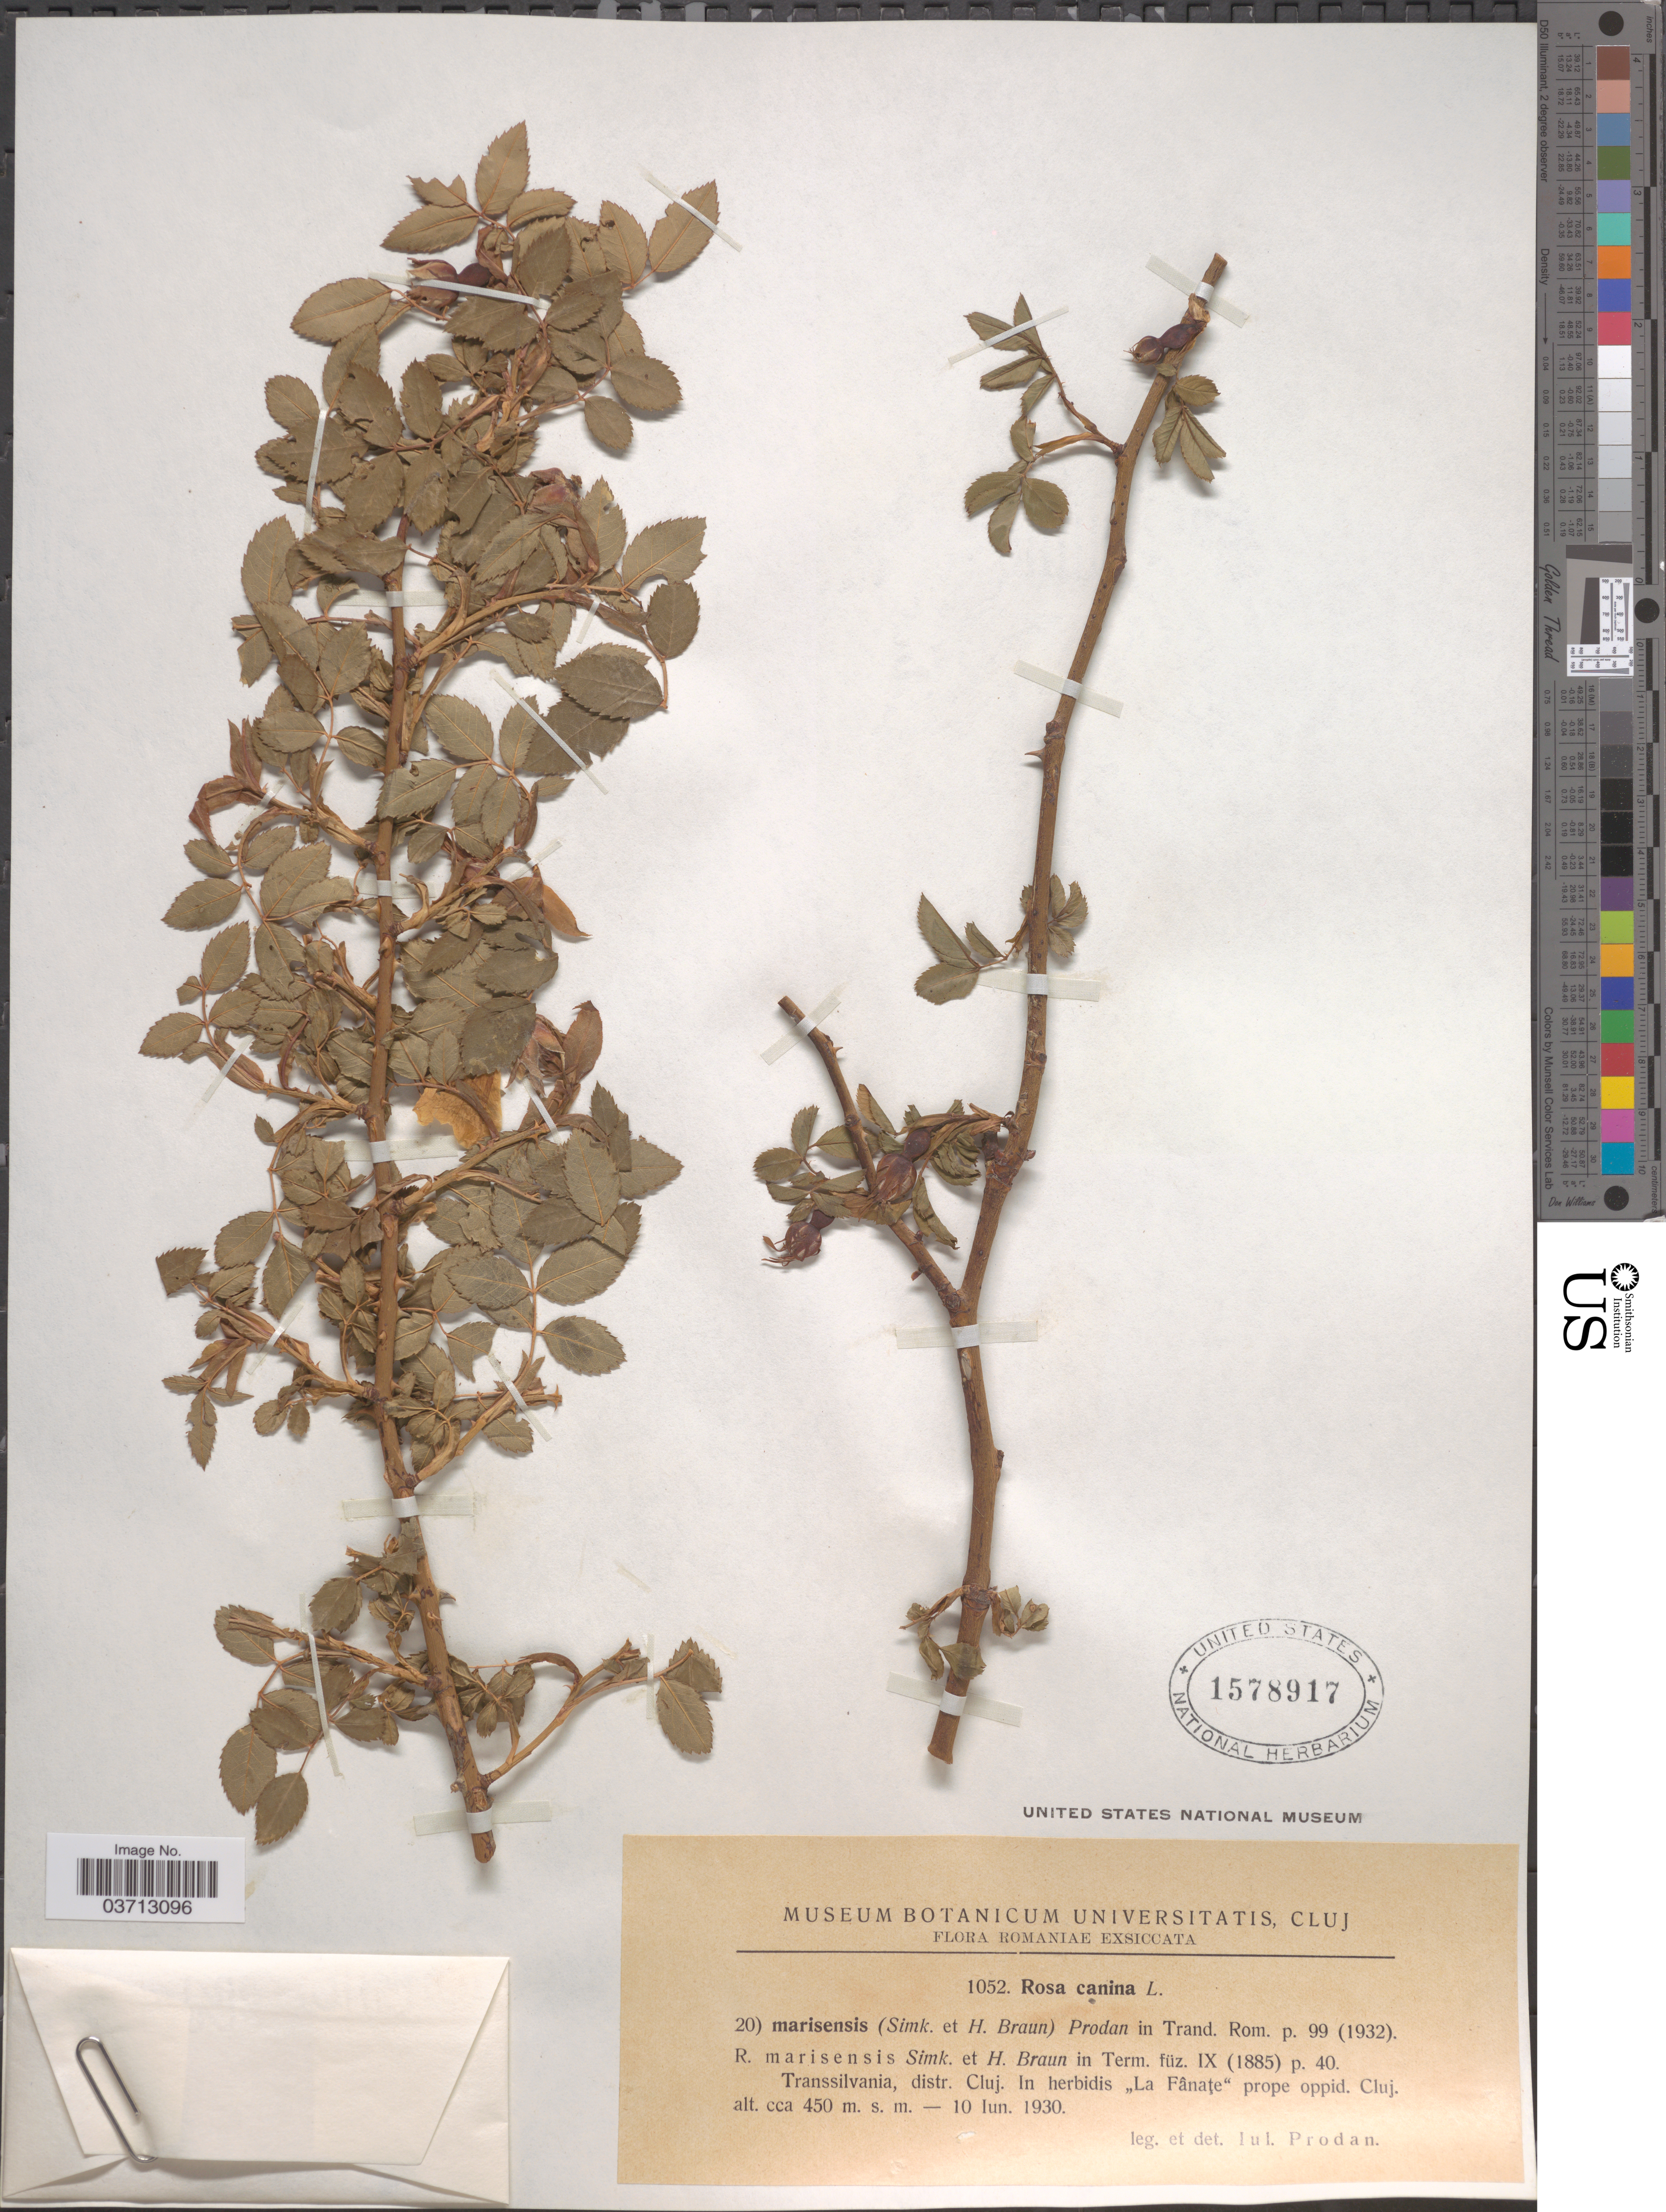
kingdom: Plantae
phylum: Tracheophyta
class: Magnoliopsida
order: Rosales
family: Rosaceae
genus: Rosa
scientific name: Rosa canina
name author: L.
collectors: J. Prodan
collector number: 1052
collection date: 1930-06-10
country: Romania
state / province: Cluj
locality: Transsilvania, distr. Cluj. In herbidis "La Fânaţe" prope oppid Cluj.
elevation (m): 450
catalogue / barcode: US 1578917